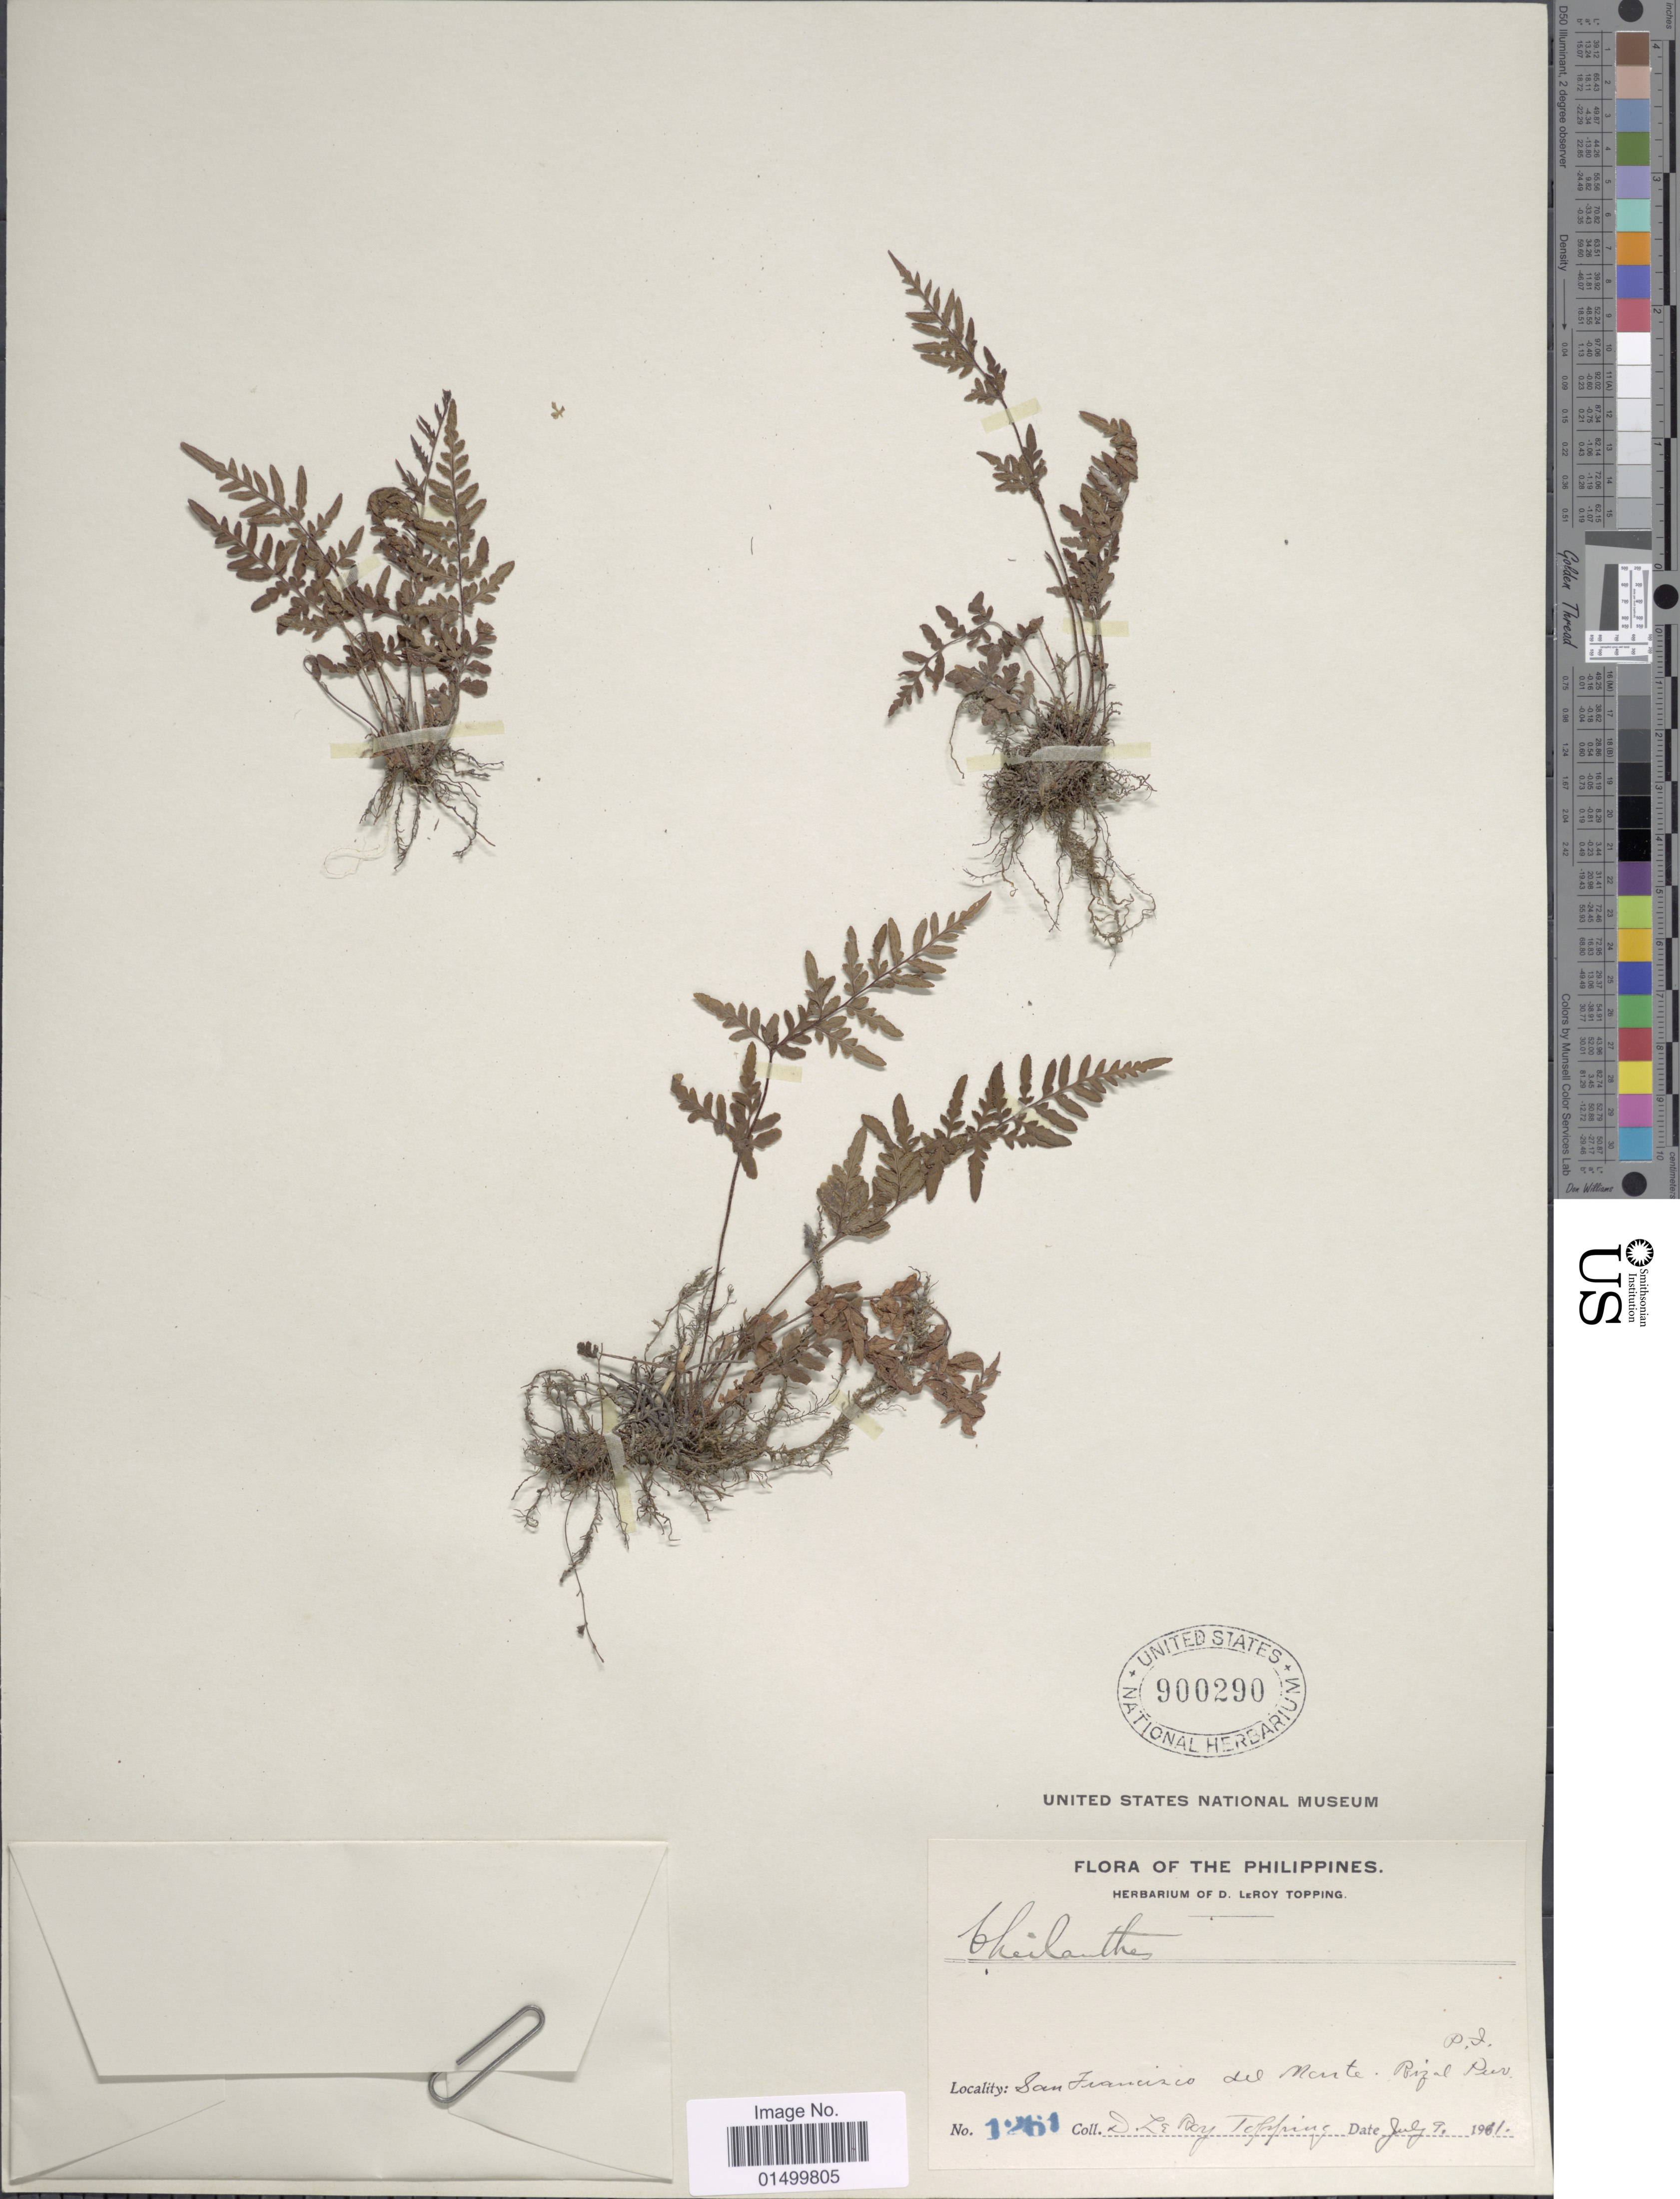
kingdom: Plantae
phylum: Tracheophyta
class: Polypodiopsida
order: Polypodiales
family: Pteridaceae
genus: Cheilanthes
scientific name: Cheilanthes prenticei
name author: Luerss.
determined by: Sosa, Karla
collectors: D. L. Topping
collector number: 1261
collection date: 1911-07-09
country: Philippines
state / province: Calabarzon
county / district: Rizal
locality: San Francisco del Monte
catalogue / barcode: US 900290